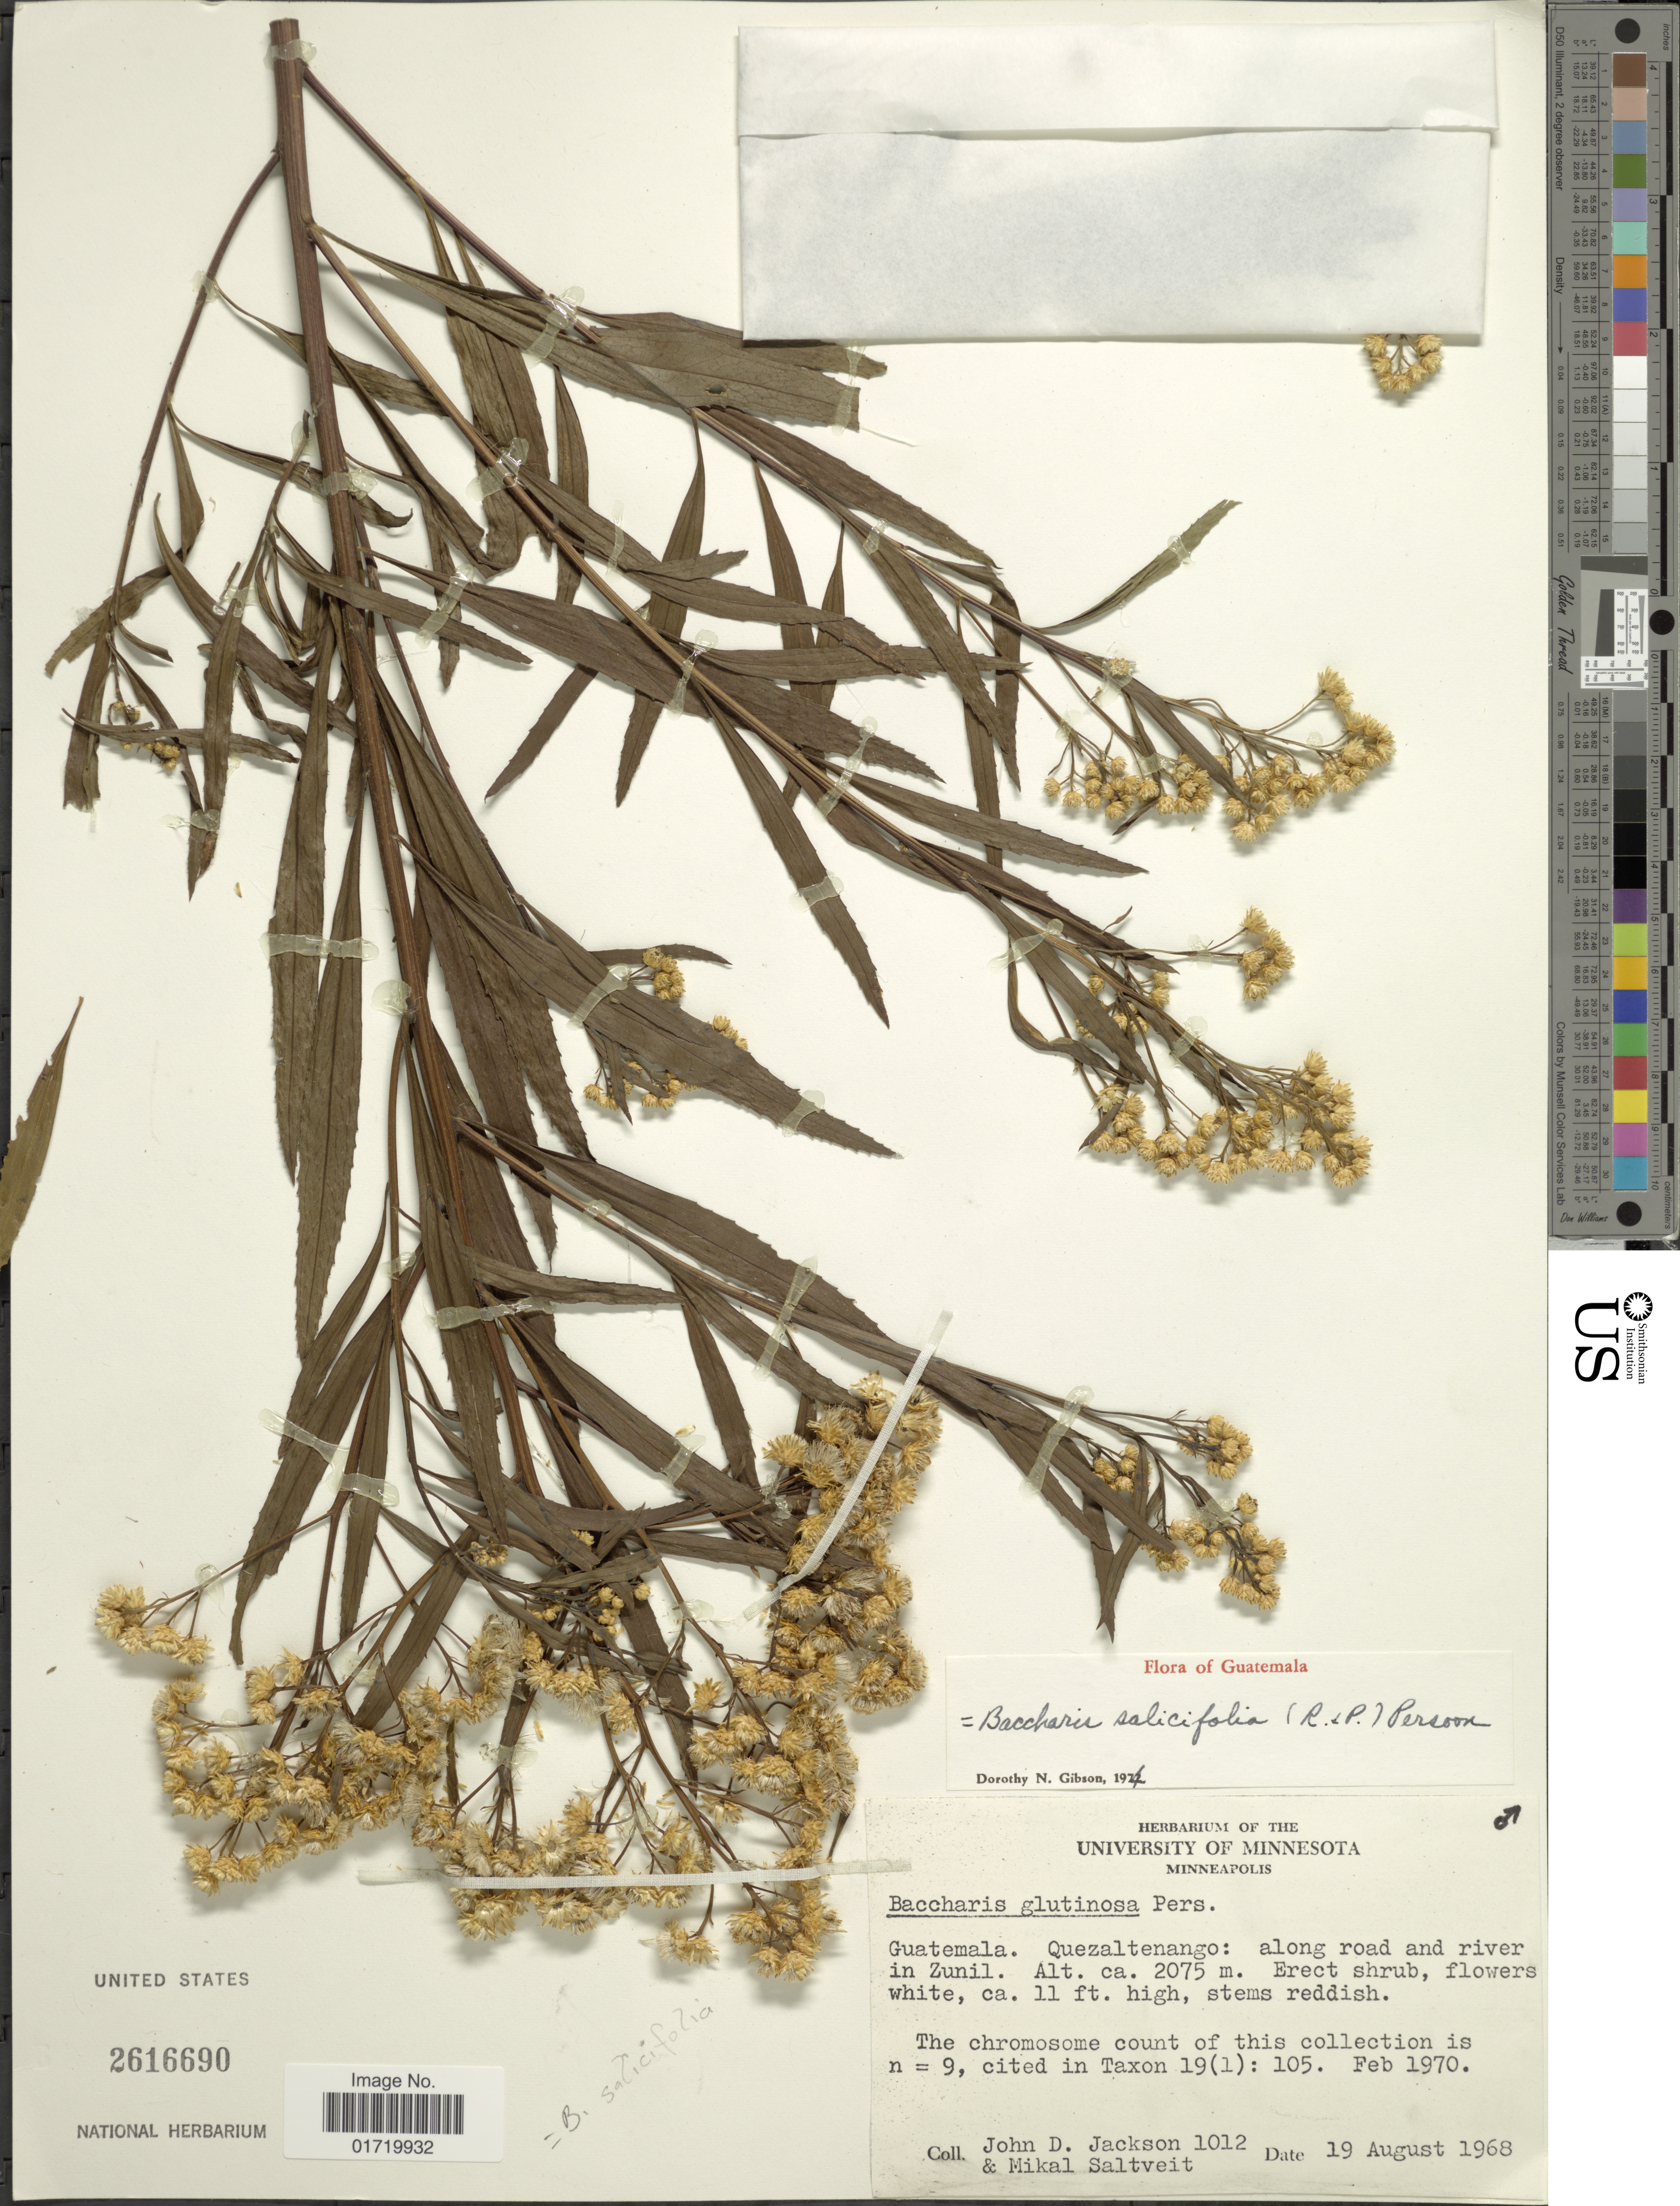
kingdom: Plantae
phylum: Tracheophyta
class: Magnoliopsida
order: Asterales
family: Asteraceae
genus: Baccharis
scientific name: Baccharis salicifolia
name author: (Ruiz & Pav.) Pers.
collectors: J. Jackson & M. Saltveit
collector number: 1012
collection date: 1968-08-19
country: Guatemala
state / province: Quetzaltenango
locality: Along road and river in Zunil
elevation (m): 2075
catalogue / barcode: US 2616690